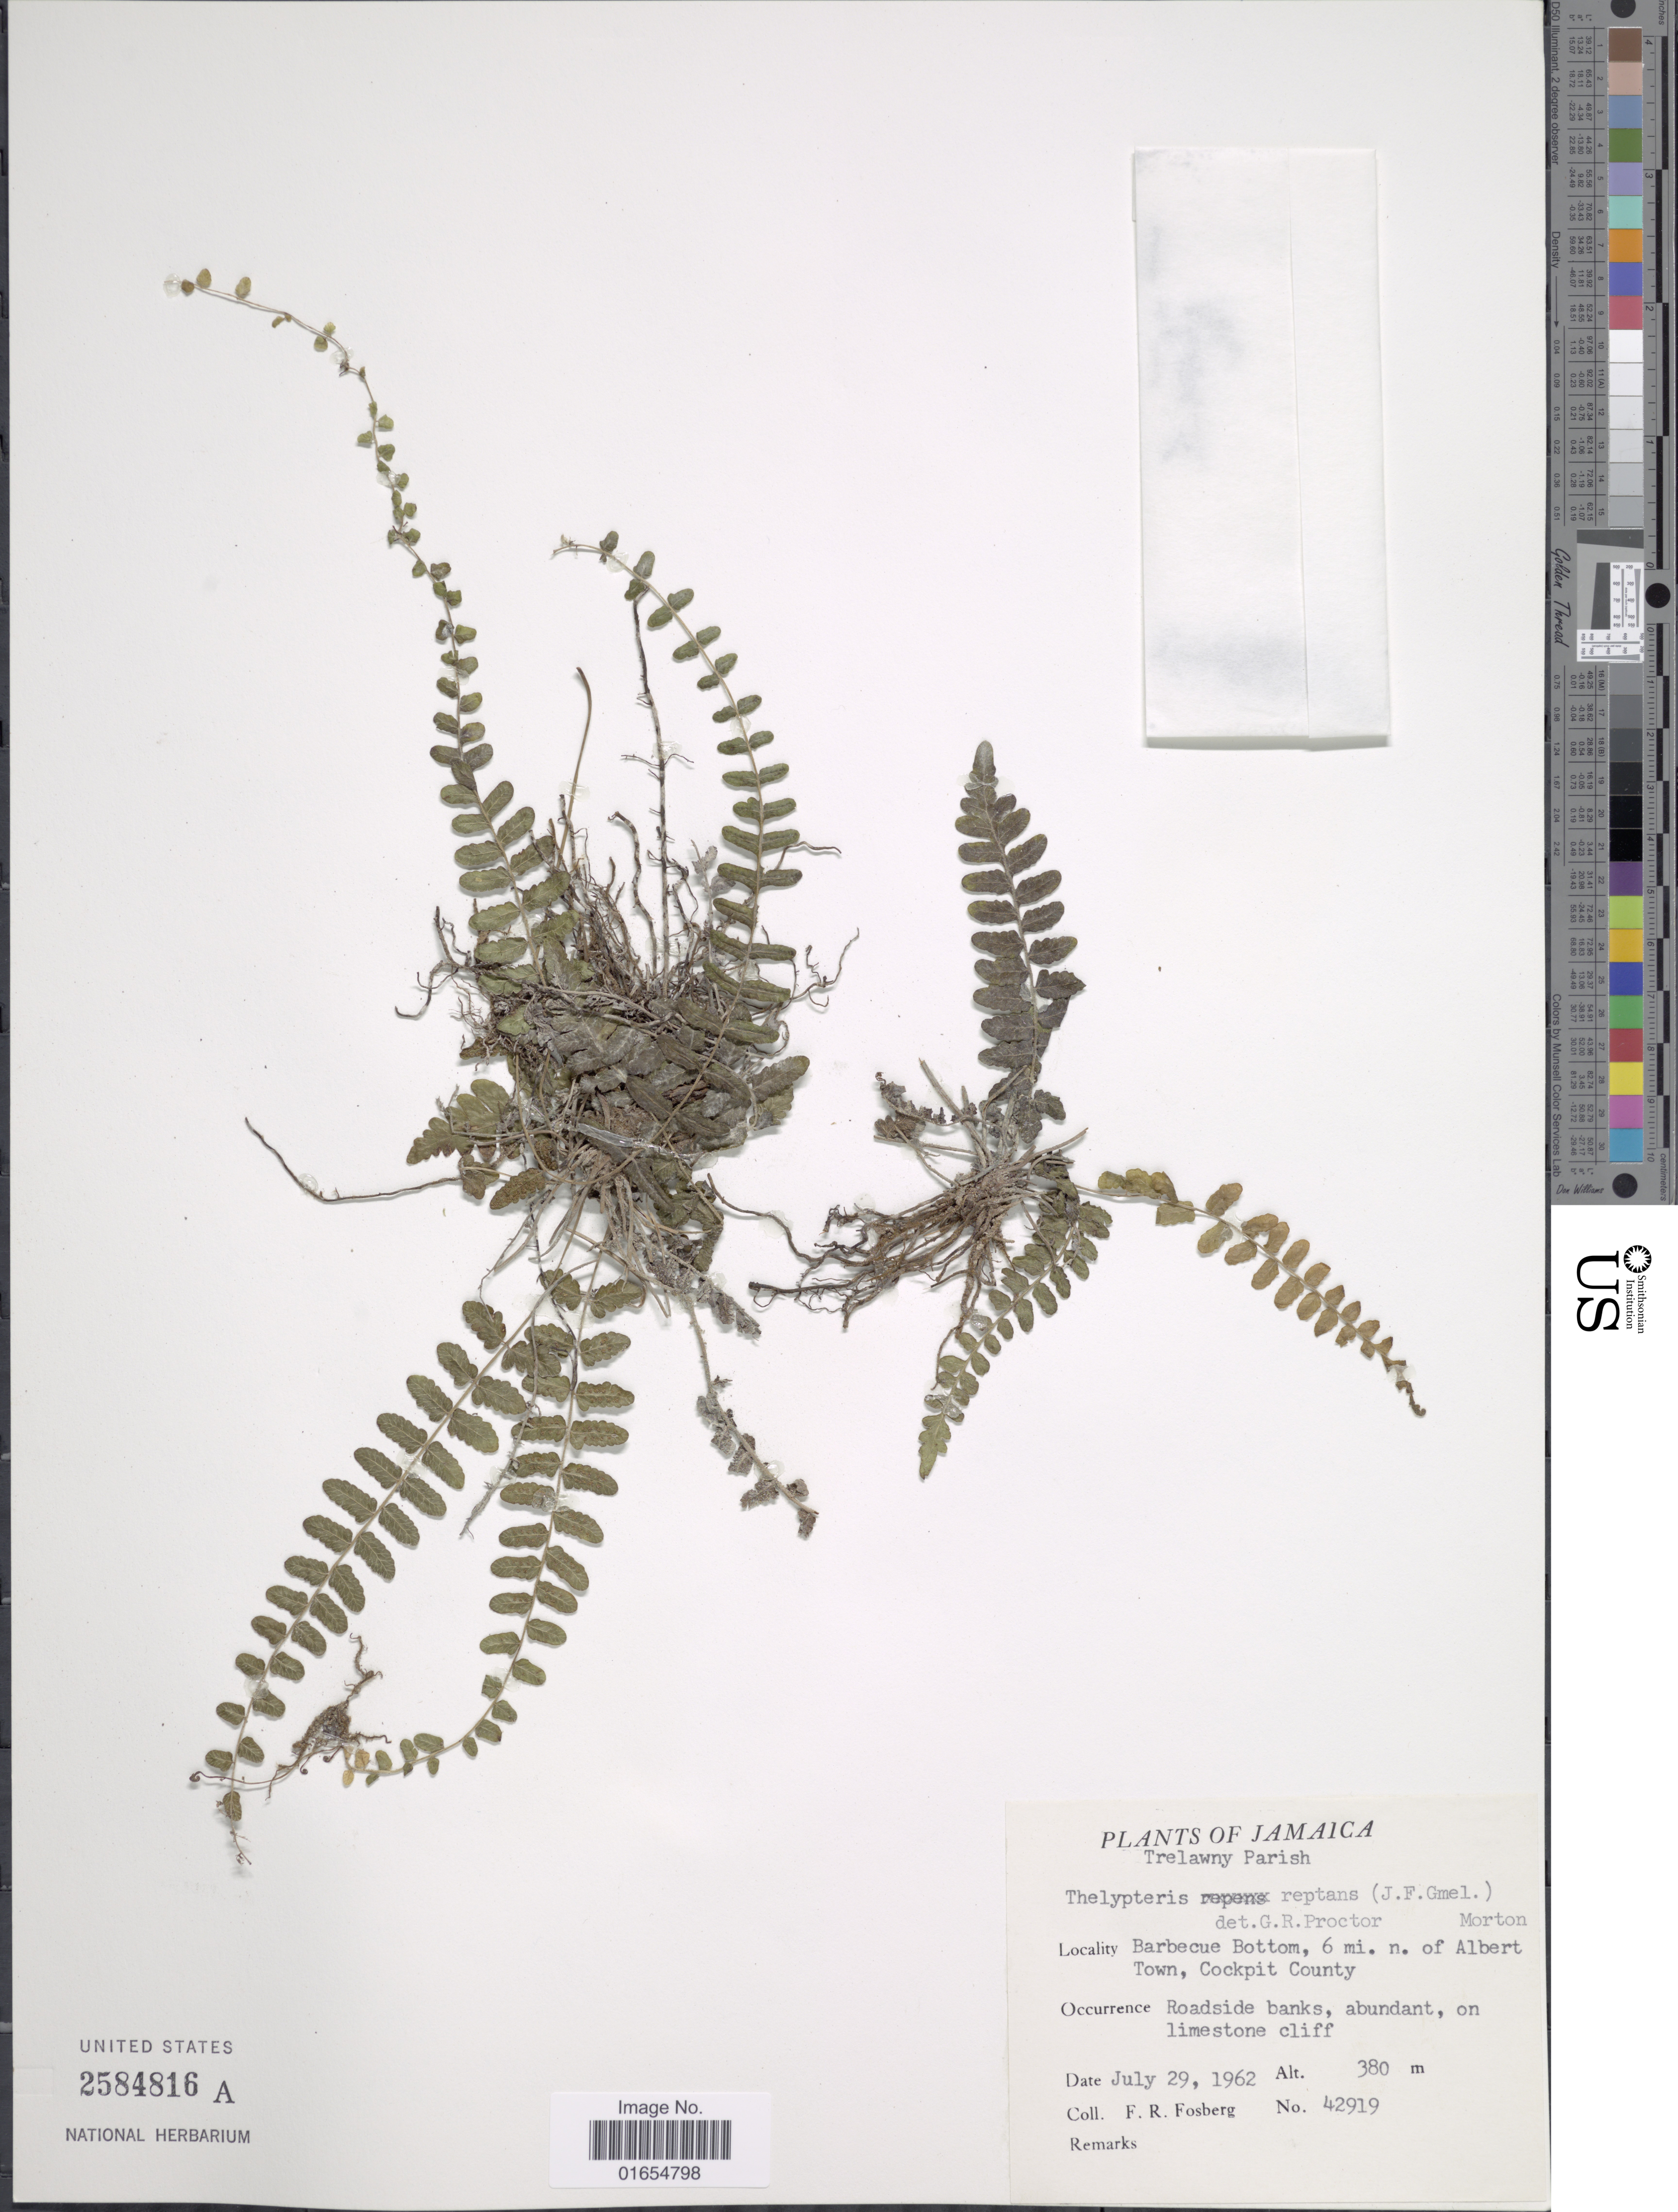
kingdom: Plantae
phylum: Tracheophyta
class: Polypodiopsida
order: Polypodiales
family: Thelypteridaceae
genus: Goniopteris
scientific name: Goniopteris reptans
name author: (J.F. Gmel.) C. Presl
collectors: F. R. Fosberg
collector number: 42919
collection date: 1962-07-29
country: Jamaica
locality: Barbecue Bottom, 6 mi. n. of Albert Town, Cockpit County, Roadside banks, abundant, on limestone cliff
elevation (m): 380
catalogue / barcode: US 2584816A